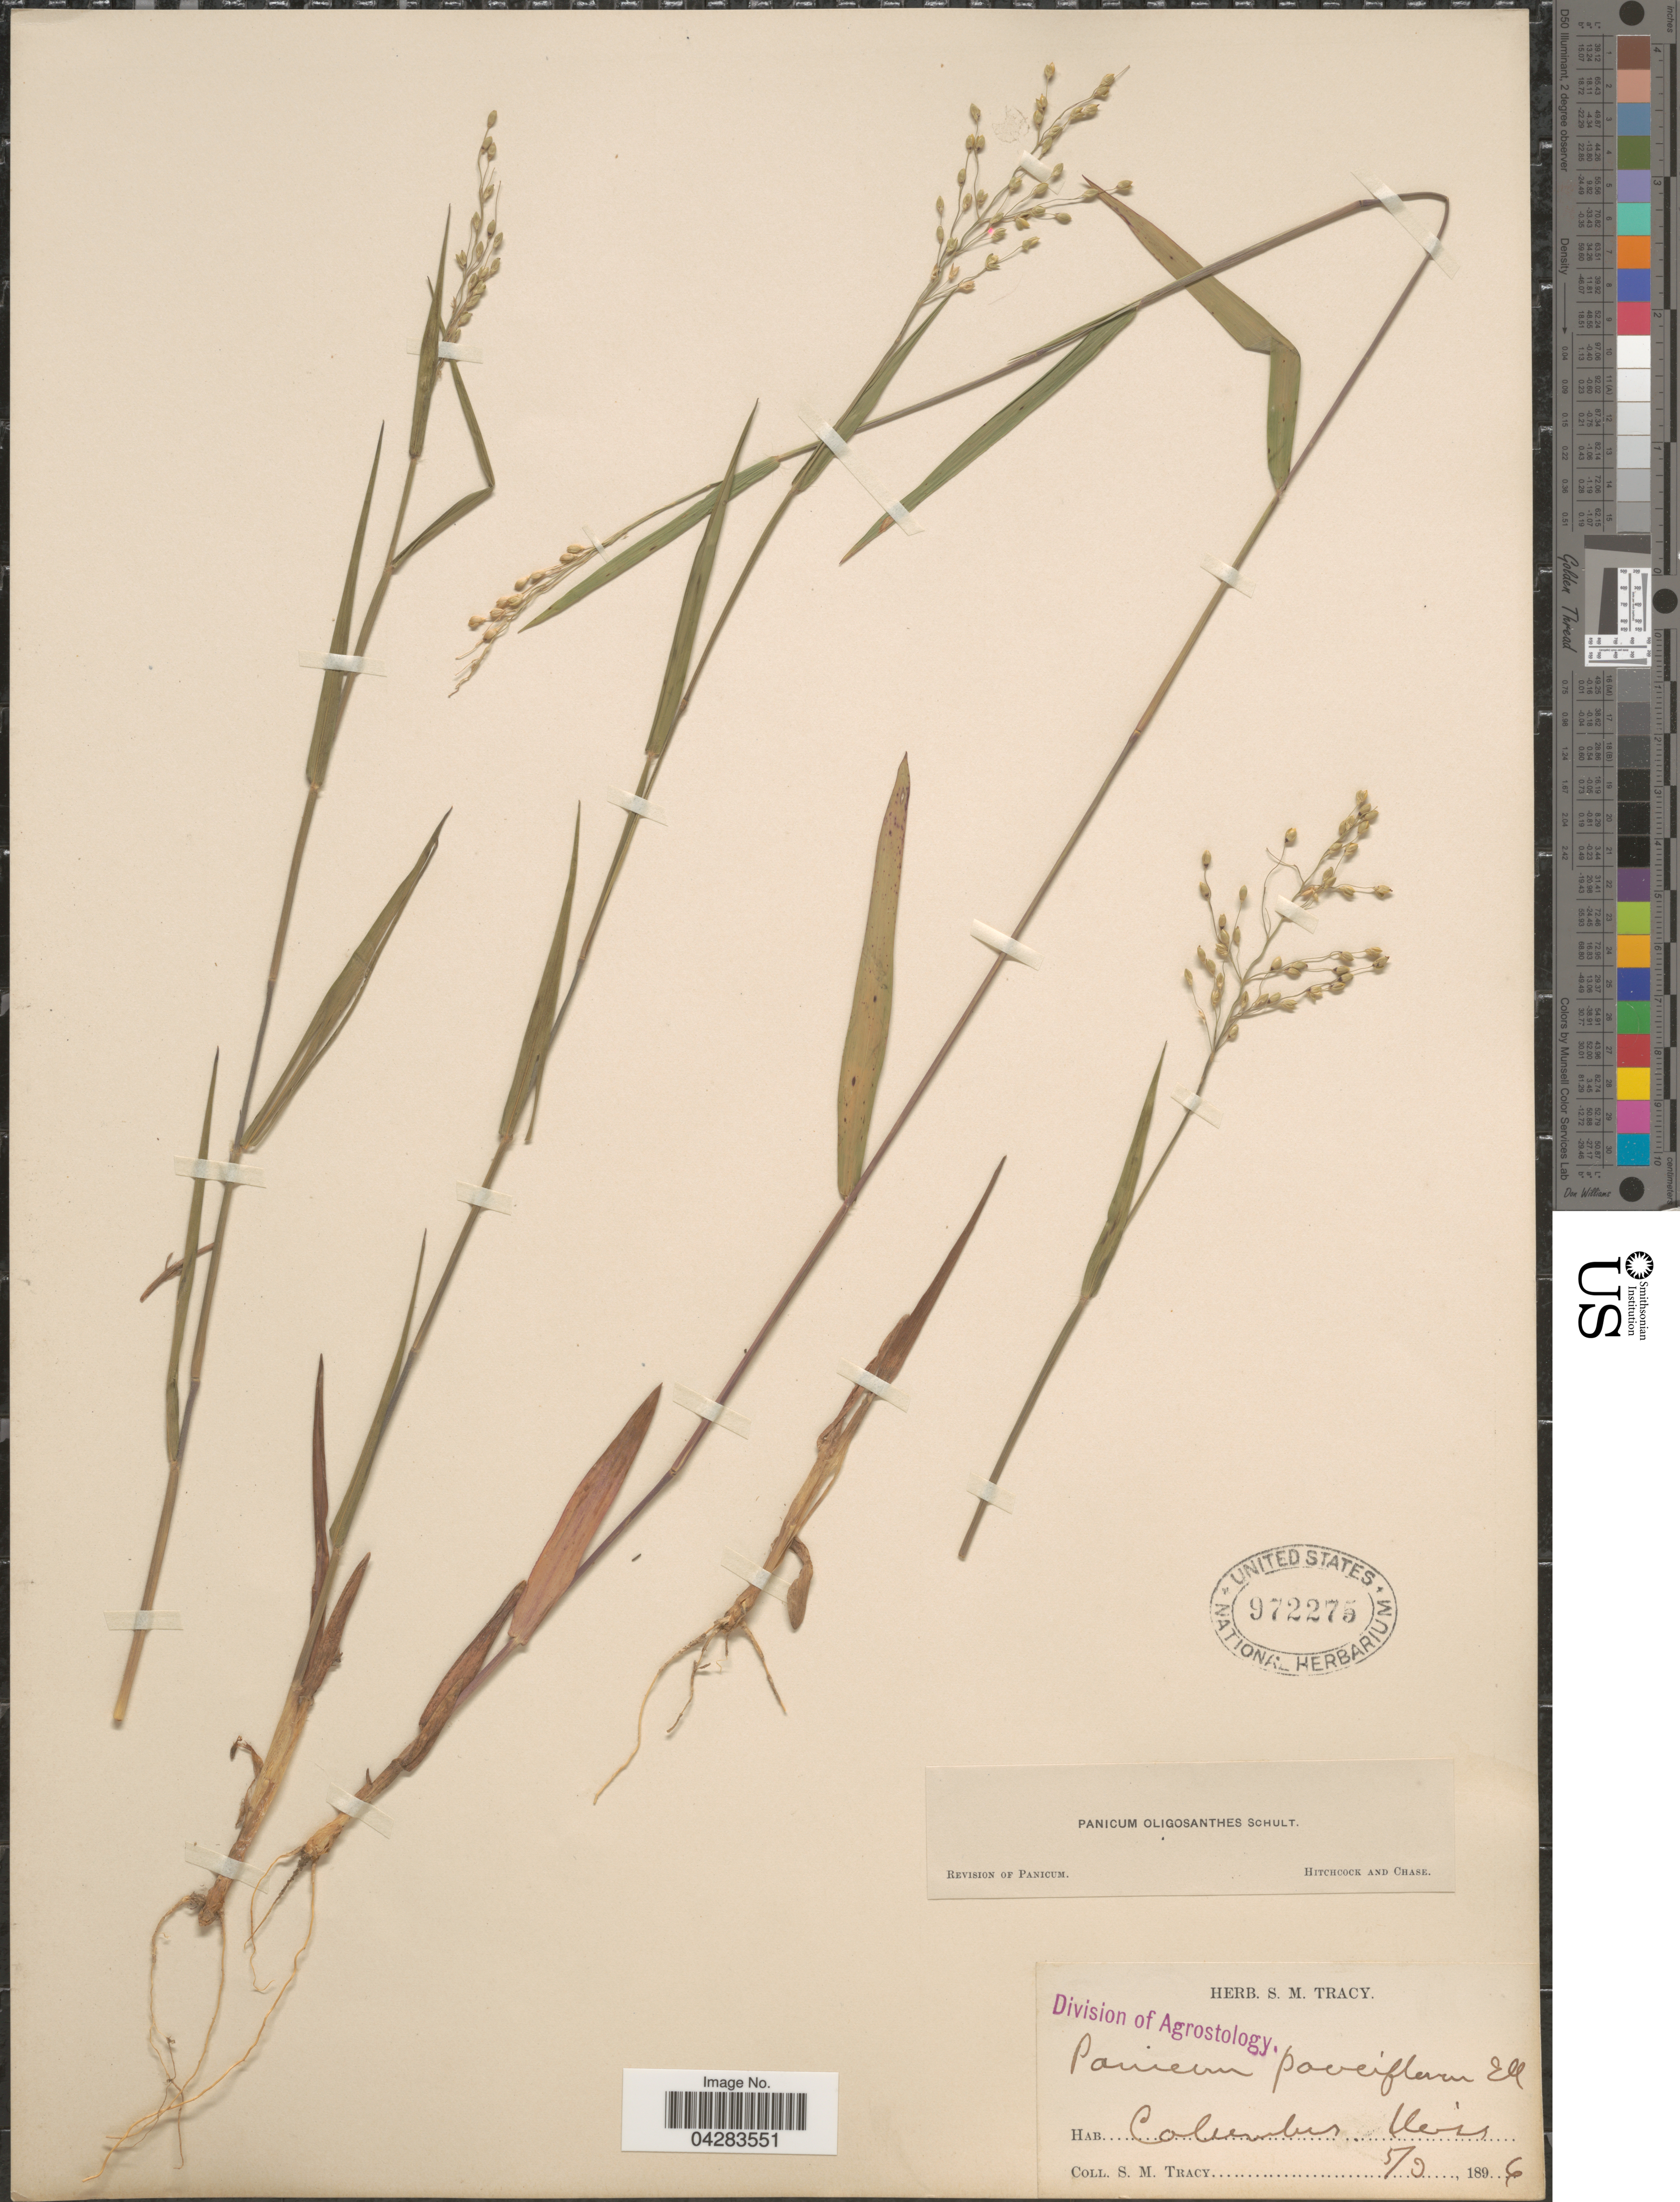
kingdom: Plantae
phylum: Tracheophyta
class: Liliopsida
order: Poales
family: Poaceae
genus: Dichanthelium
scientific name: Dichanthelium oligosanthes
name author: (Schult.) Gould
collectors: S. M. Tracy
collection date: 1896-05-03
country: United States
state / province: Mississippi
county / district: Lowndes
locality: Columbus.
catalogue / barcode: US 972275